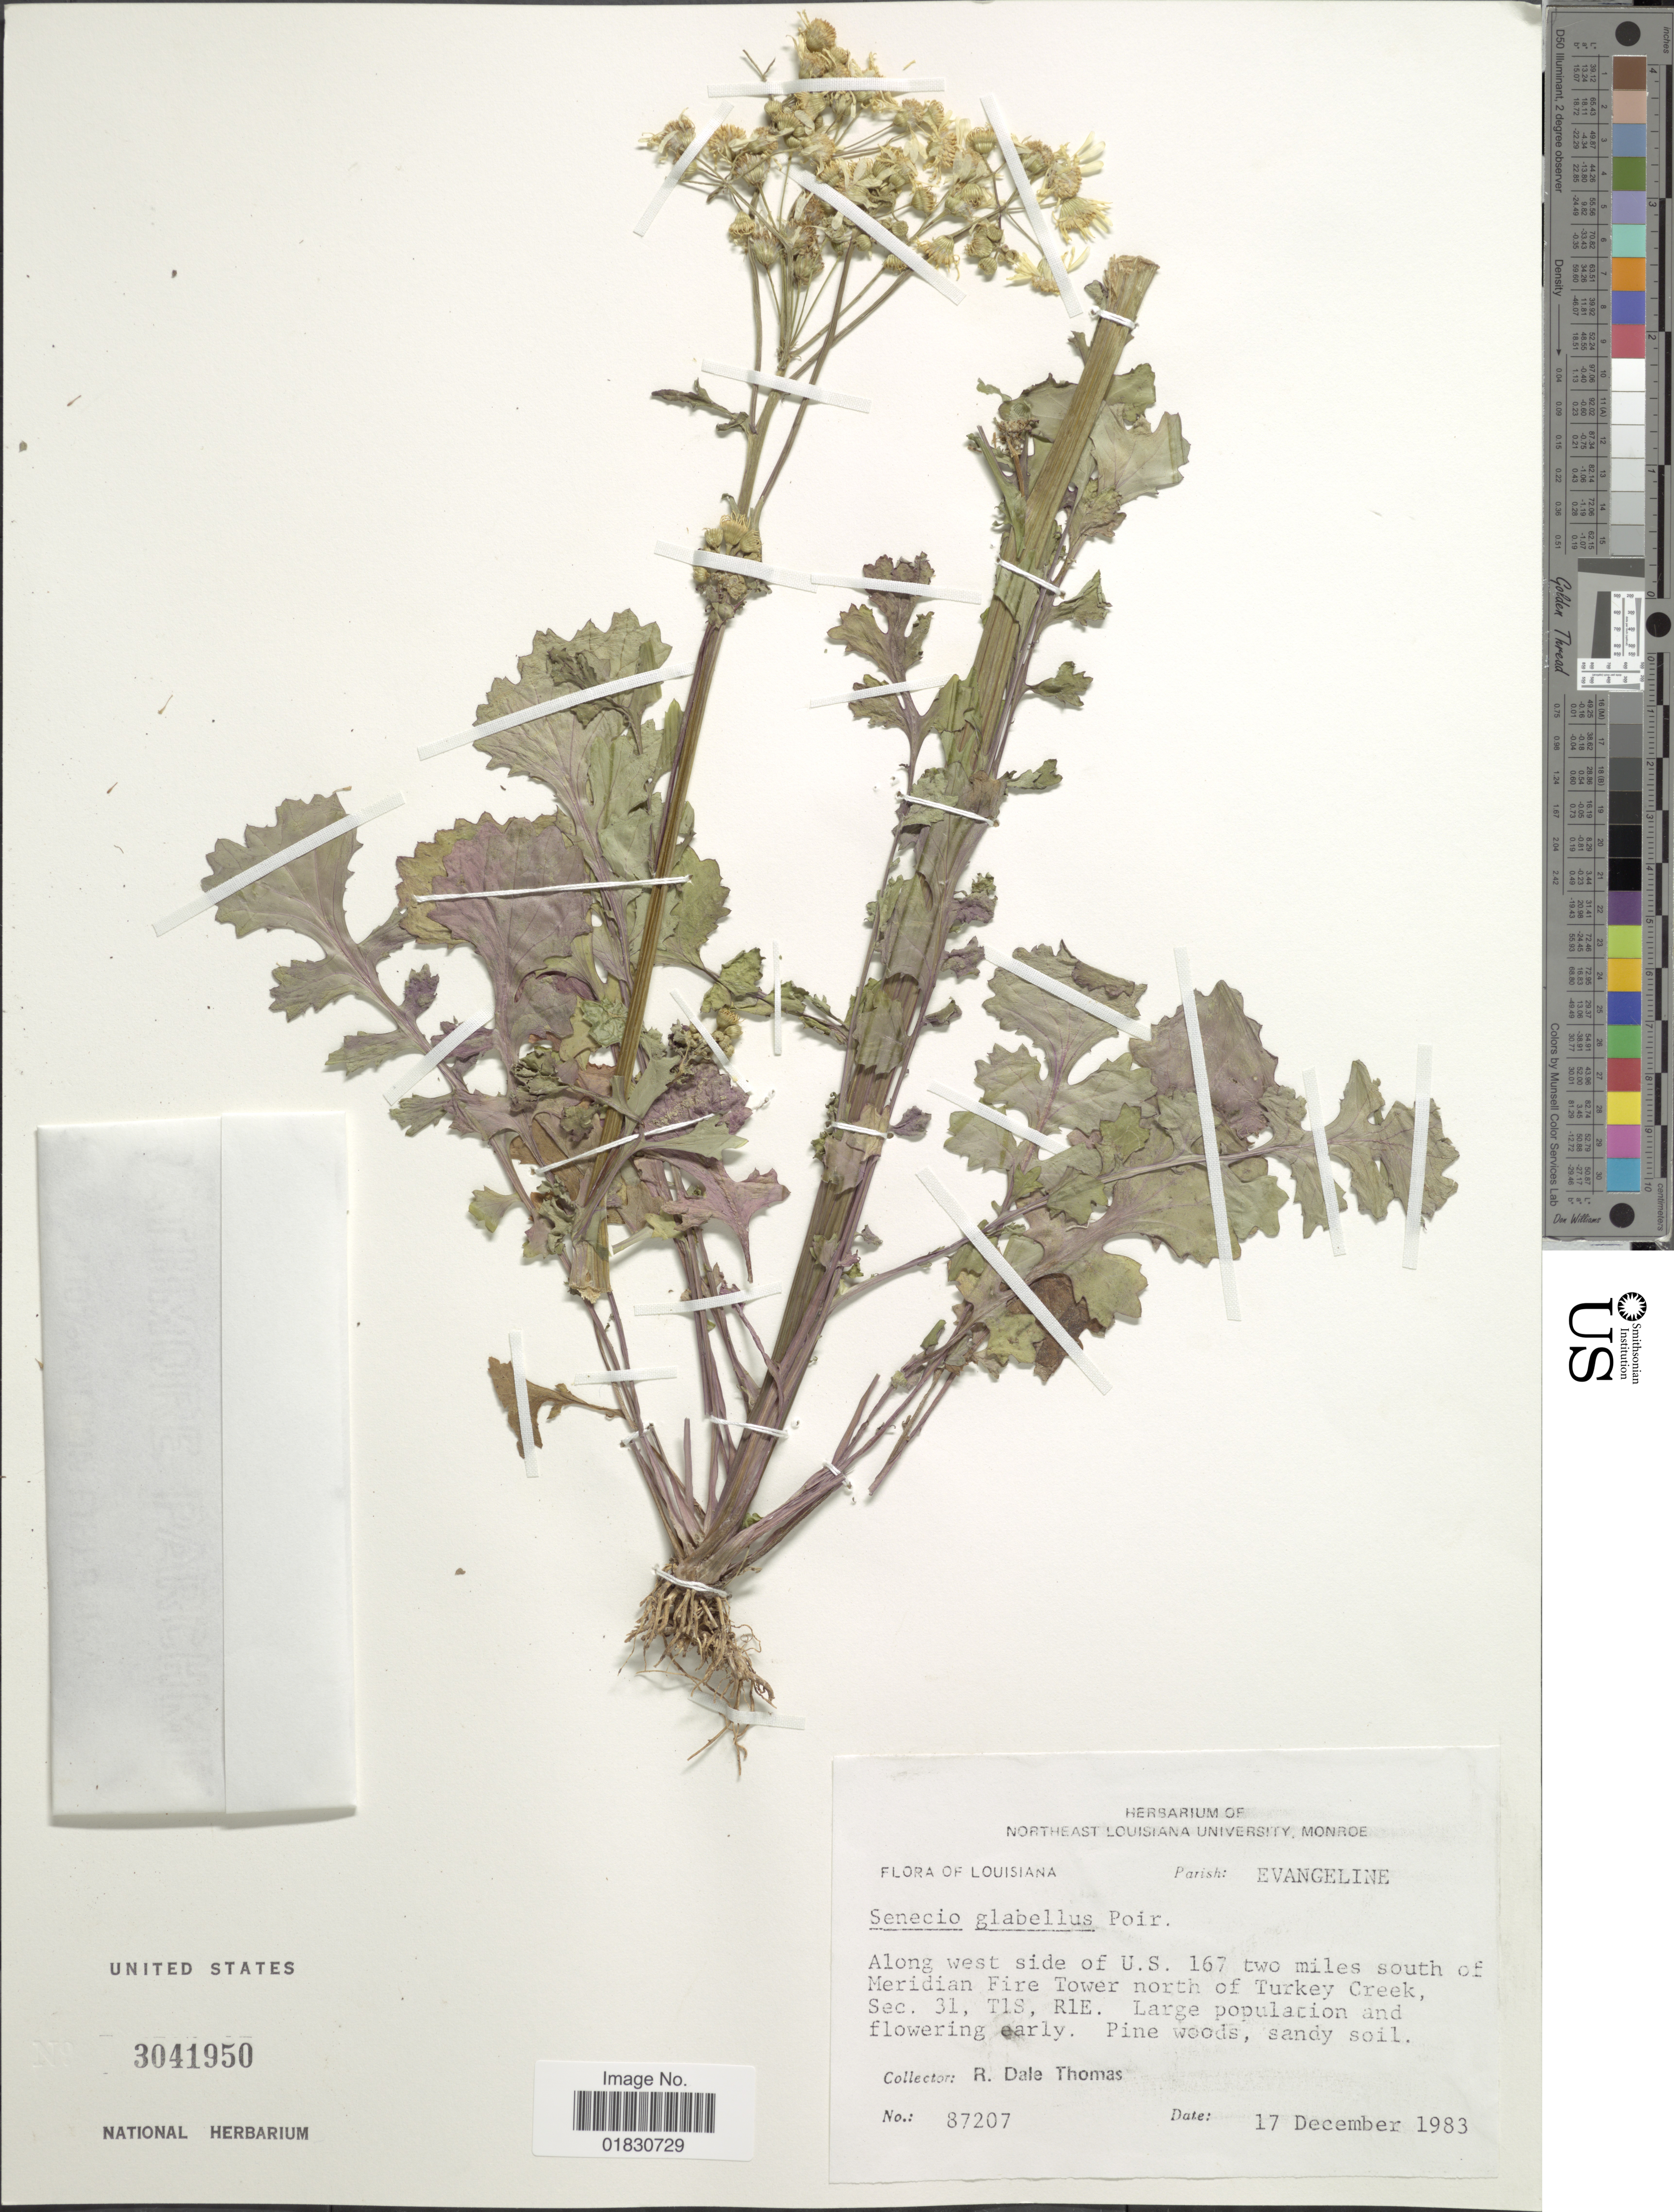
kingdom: Plantae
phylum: Tracheophyta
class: Magnoliopsida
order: Asterales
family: Asteraceae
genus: Packera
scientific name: Packera glabella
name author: (Poir.) C. Jeffrey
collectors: R. Thomas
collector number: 87207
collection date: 1983-12-17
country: United States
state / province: Louisiana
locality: Parish: Evangeline, Along west side of U. S. 167 two miles south of Meridian Fire Tower north of Turkey Creek, Sec. 31, T1S, R1E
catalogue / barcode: US 3041950